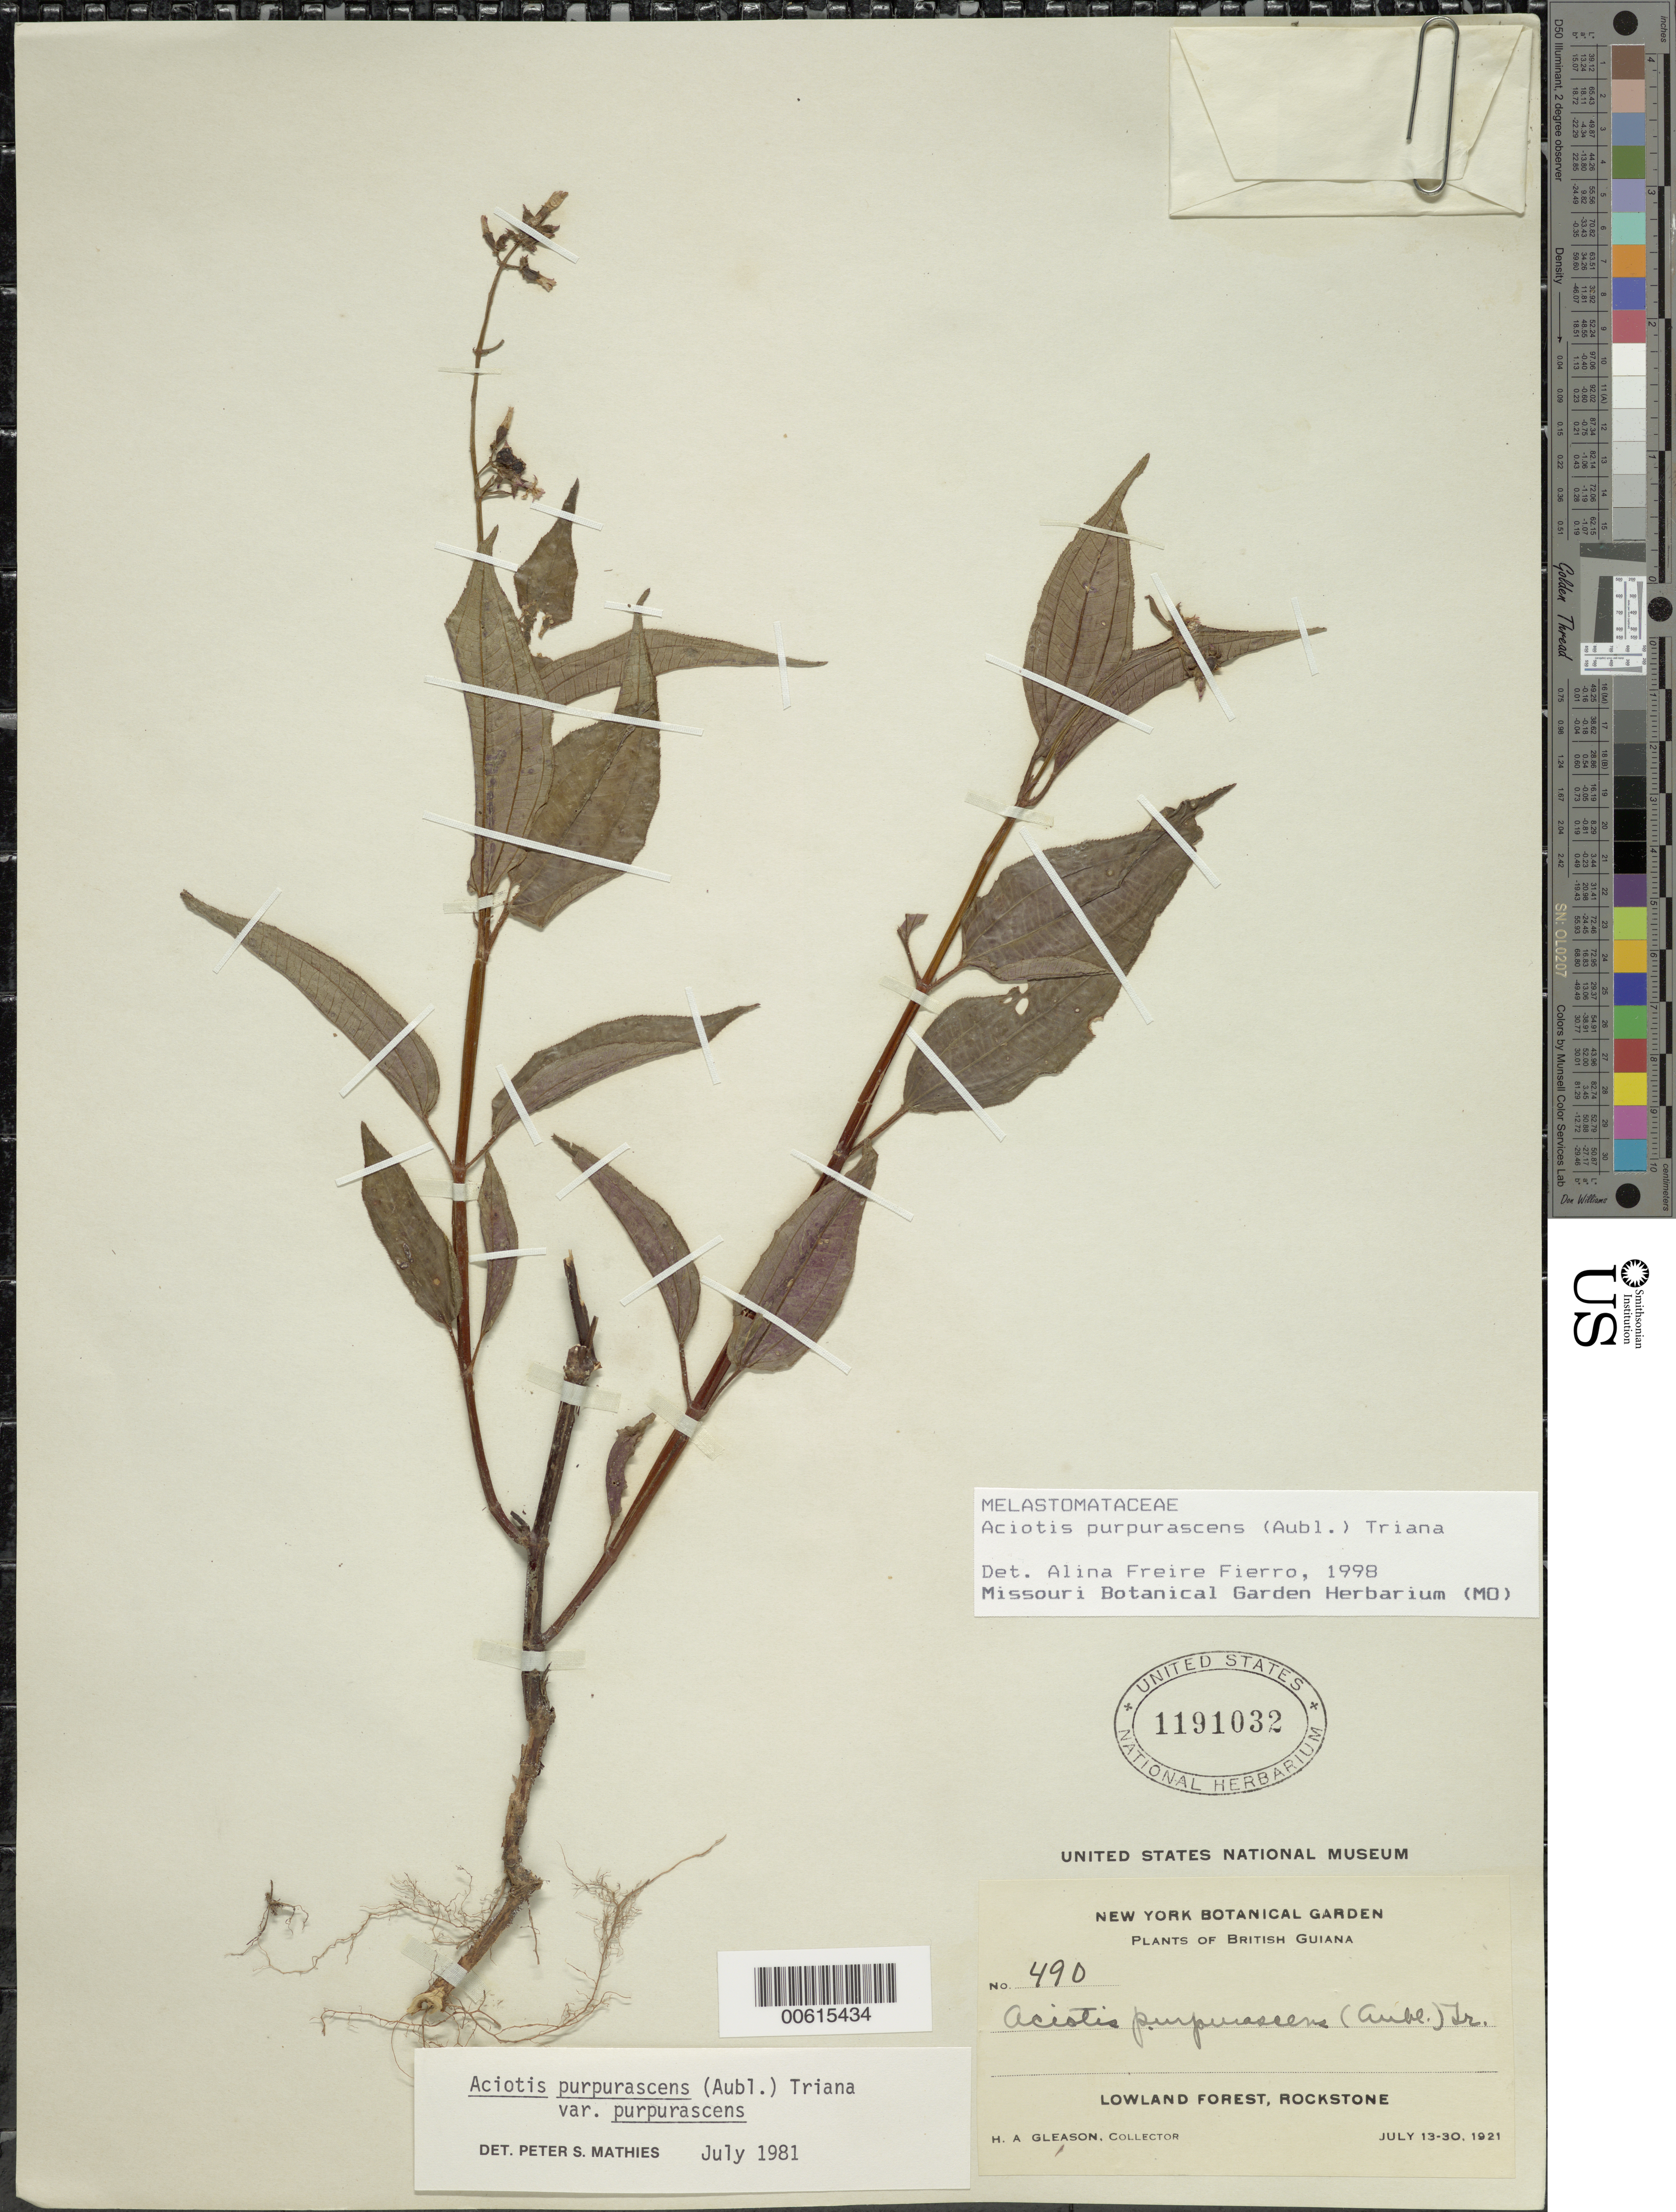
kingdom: Plantae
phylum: Tracheophyta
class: Magnoliopsida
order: Myrtales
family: Melastomataceae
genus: Aciotis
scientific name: Aciotis purpurascens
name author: (Aubl.) Triana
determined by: Freire-Fierro, A.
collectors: H. A. Gleason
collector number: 490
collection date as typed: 13-Jul-21 to 30-Jul-21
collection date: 1921-07-13/1921-07-30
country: Guyana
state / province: U. Demerara-Berbice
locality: Rockstone, in and about the village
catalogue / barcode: US 1191032